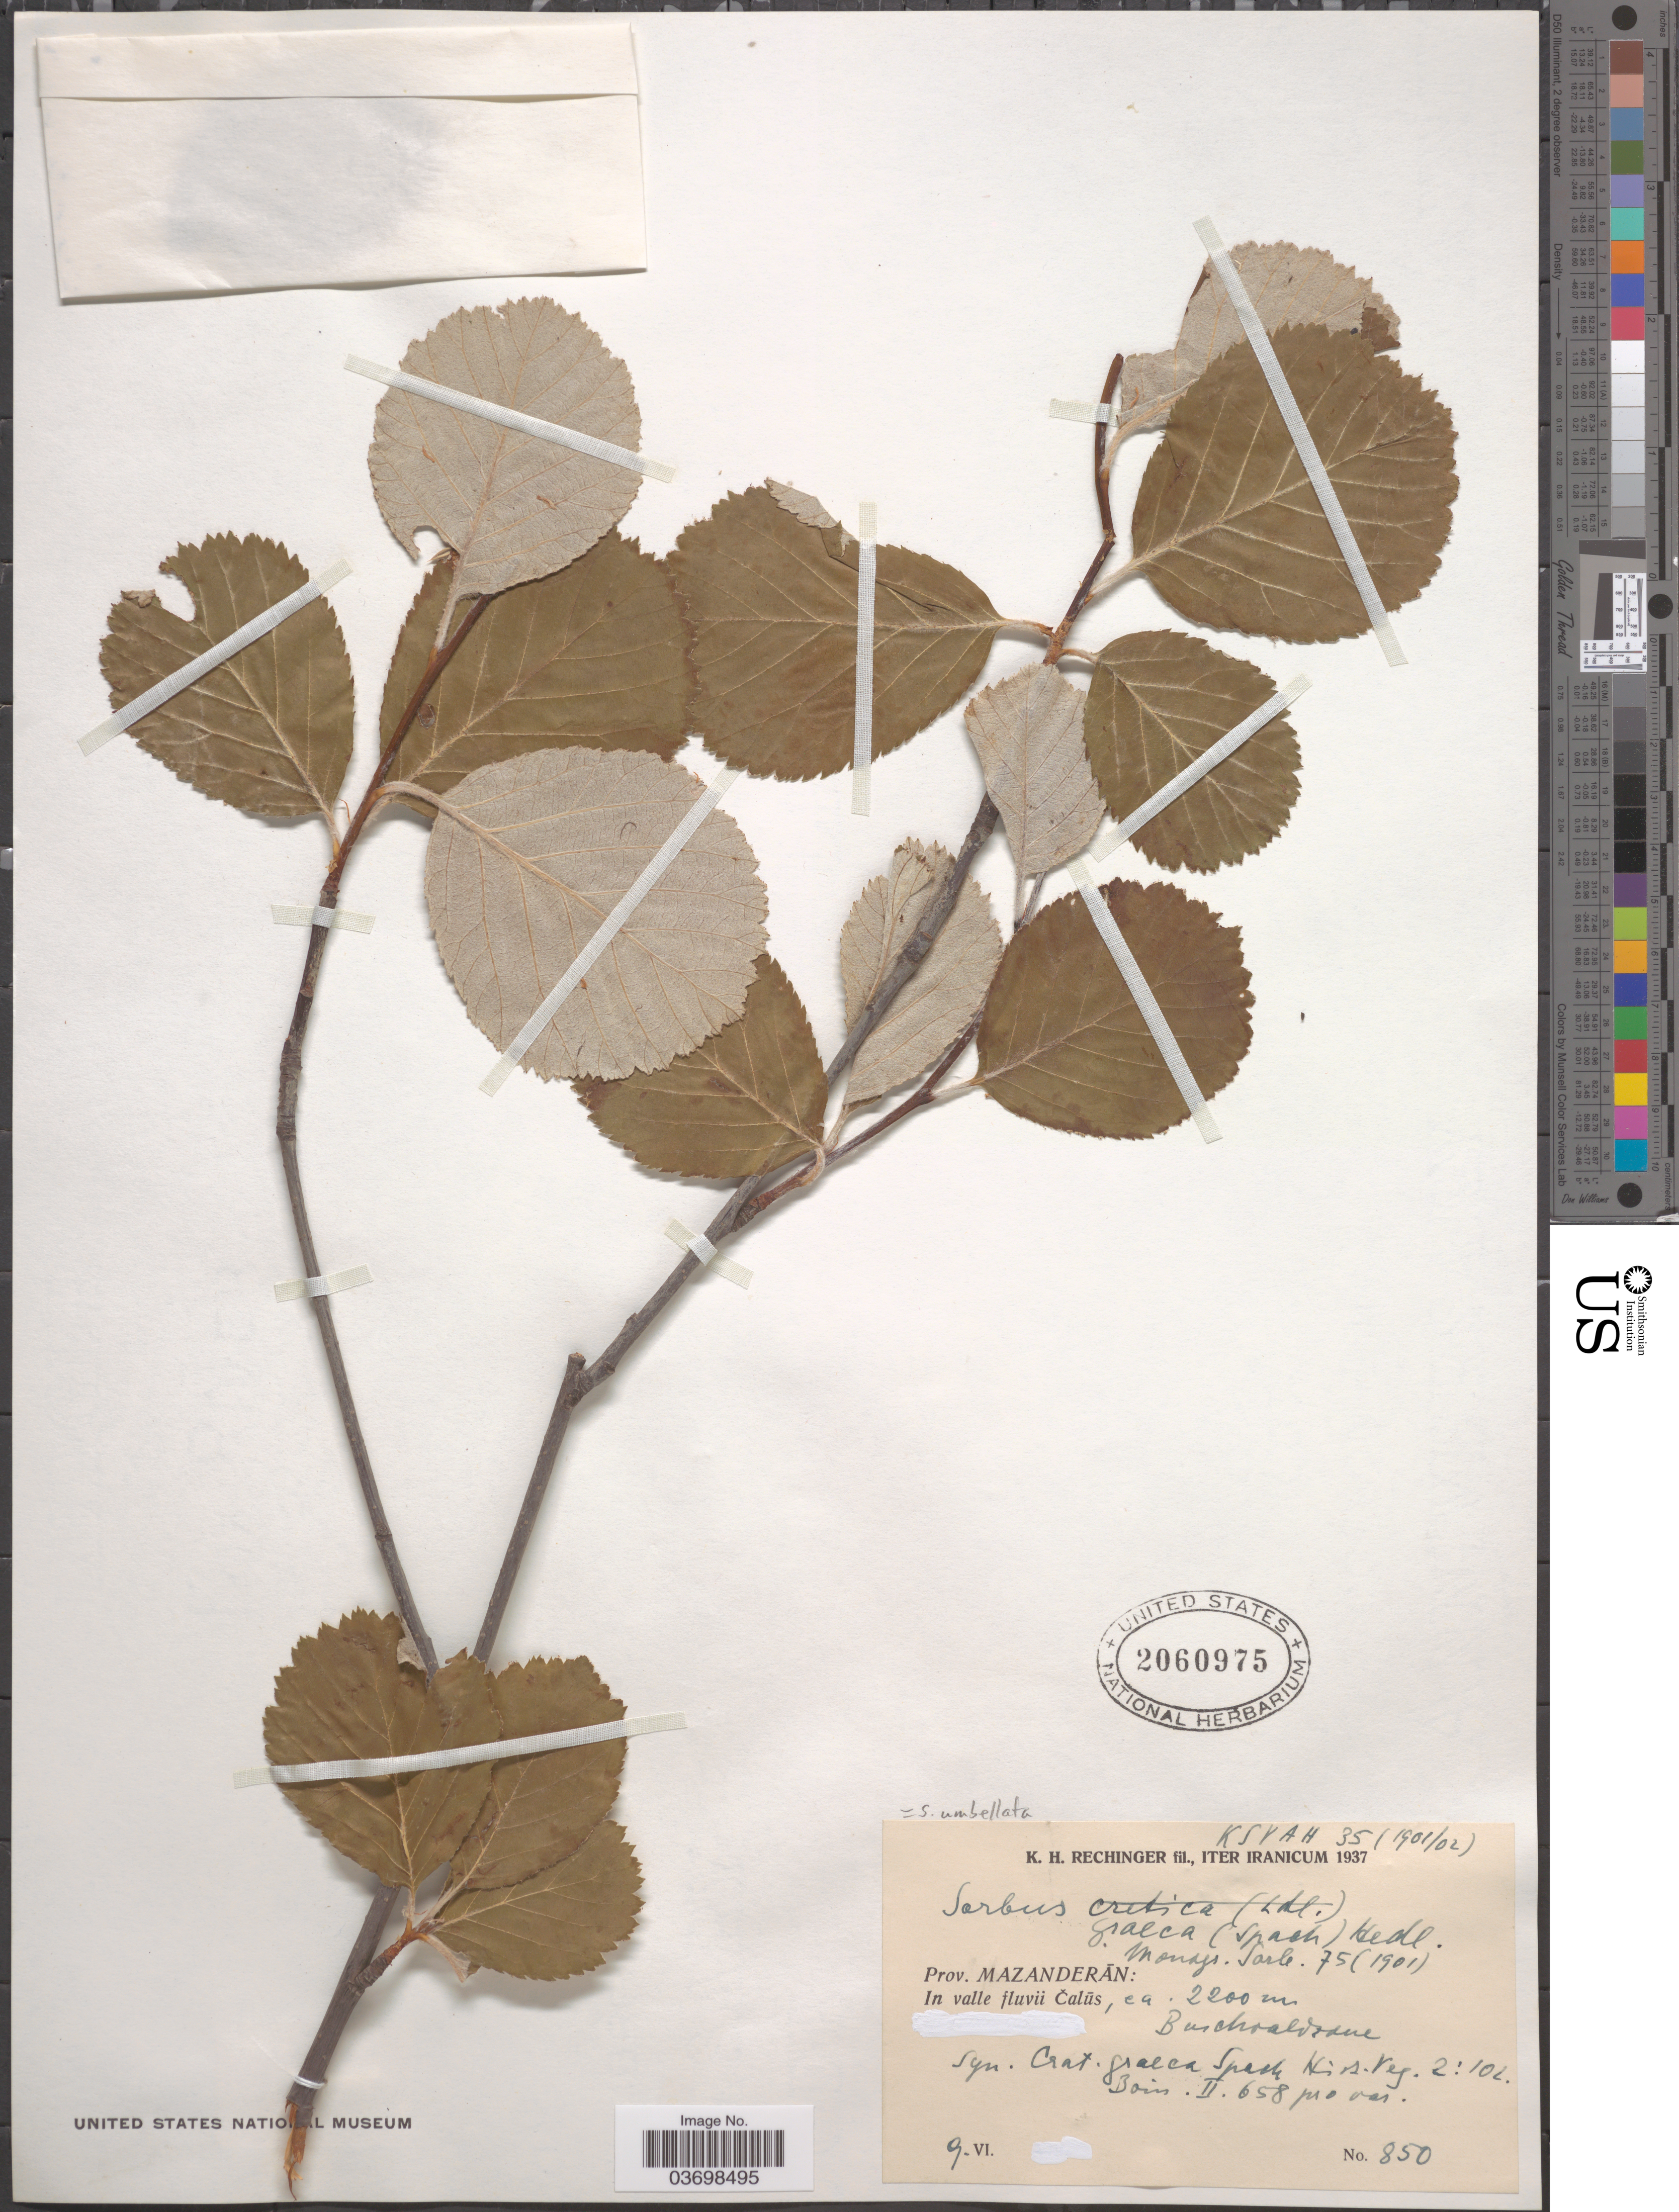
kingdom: Plantae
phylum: Tracheophyta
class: Magnoliopsida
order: Rosales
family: Rosaceae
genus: Sorbus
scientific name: Sorbus umbellata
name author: (Desf.) Fritsch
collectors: K. H. Rechinger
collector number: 850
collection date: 1937-06-09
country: Iran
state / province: Mazandaran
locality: Iter Iranicum. Prov. Mazanderān: In valle fluvii Čalūs, Burchoaldane [interpreted].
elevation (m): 2200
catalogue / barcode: US 2060975